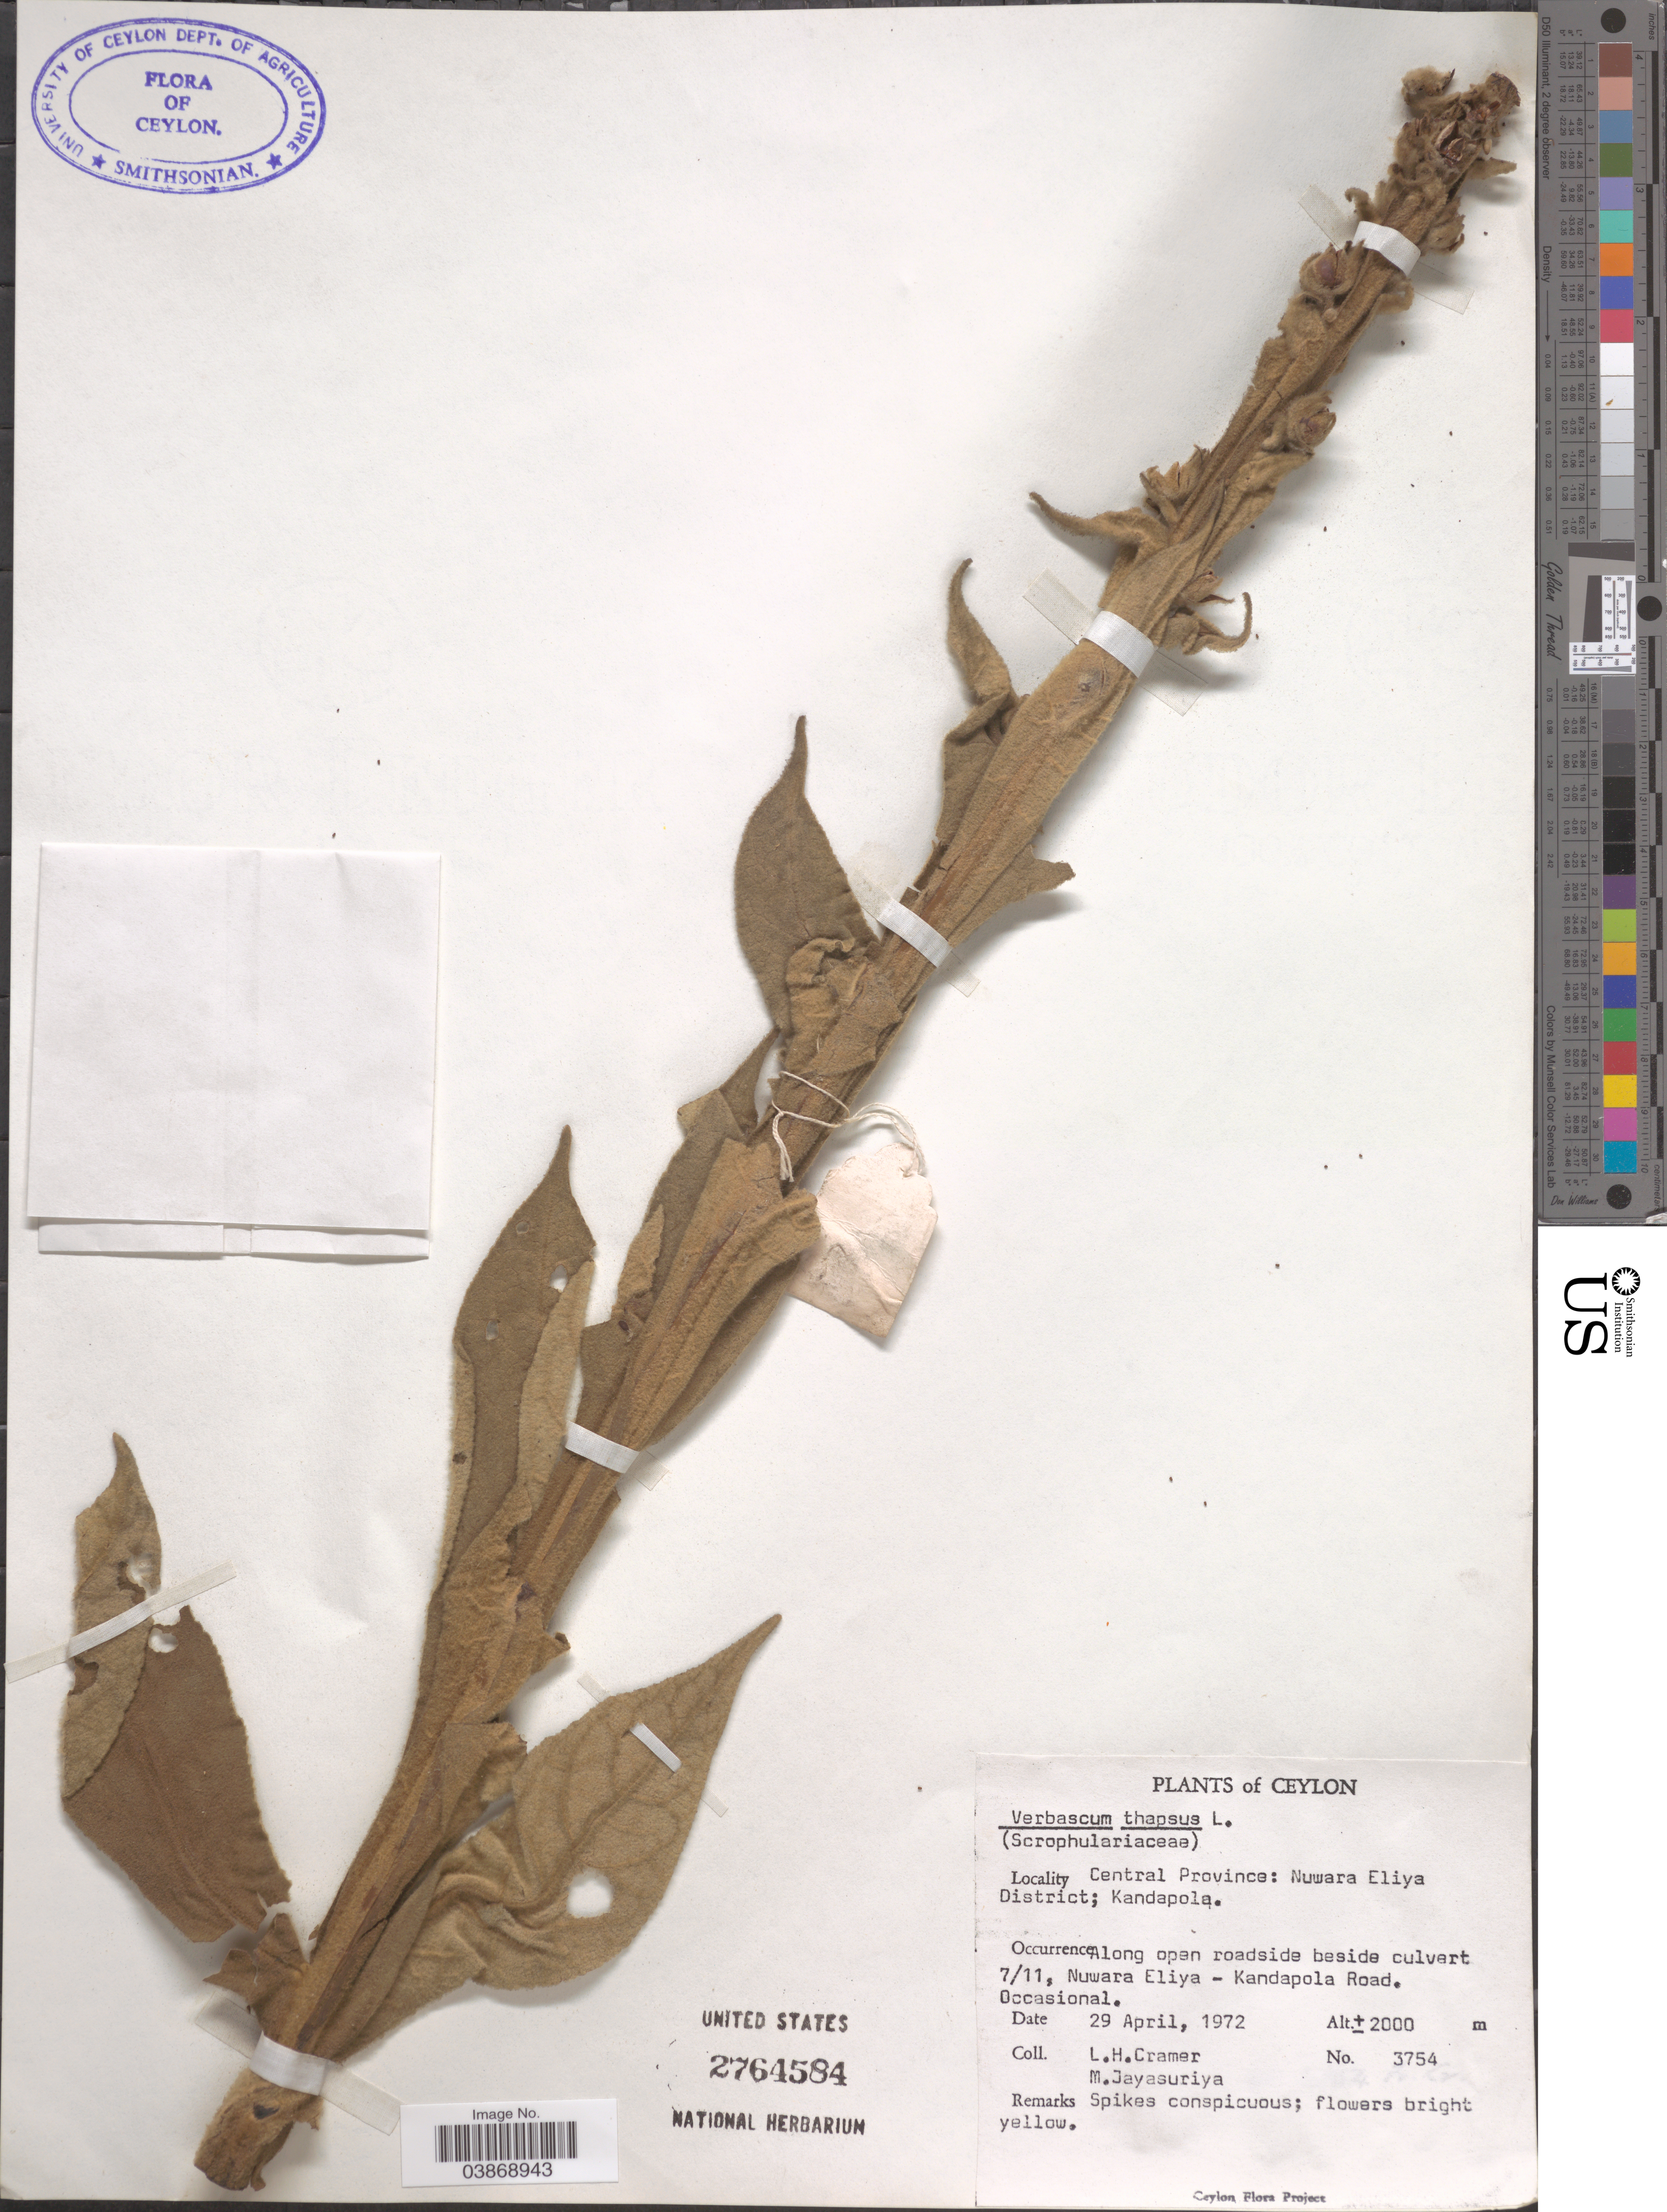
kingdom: Plantae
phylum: Tracheophyta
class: Magnoliopsida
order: Lamiales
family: Scrophulariaceae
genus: Verbascum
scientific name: Verbascum thapsus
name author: L.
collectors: L. H. Cramer & M. Jayasuriya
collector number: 3754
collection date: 1972-04-29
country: Sri Lanka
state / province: Central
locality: Ceylon. Central Province: Nuwara Eliya District; Kandapola. Along open roadside beside culvert 7/11, Nuwara Eliya - Kandapola Road.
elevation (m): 2000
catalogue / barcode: US 2764584